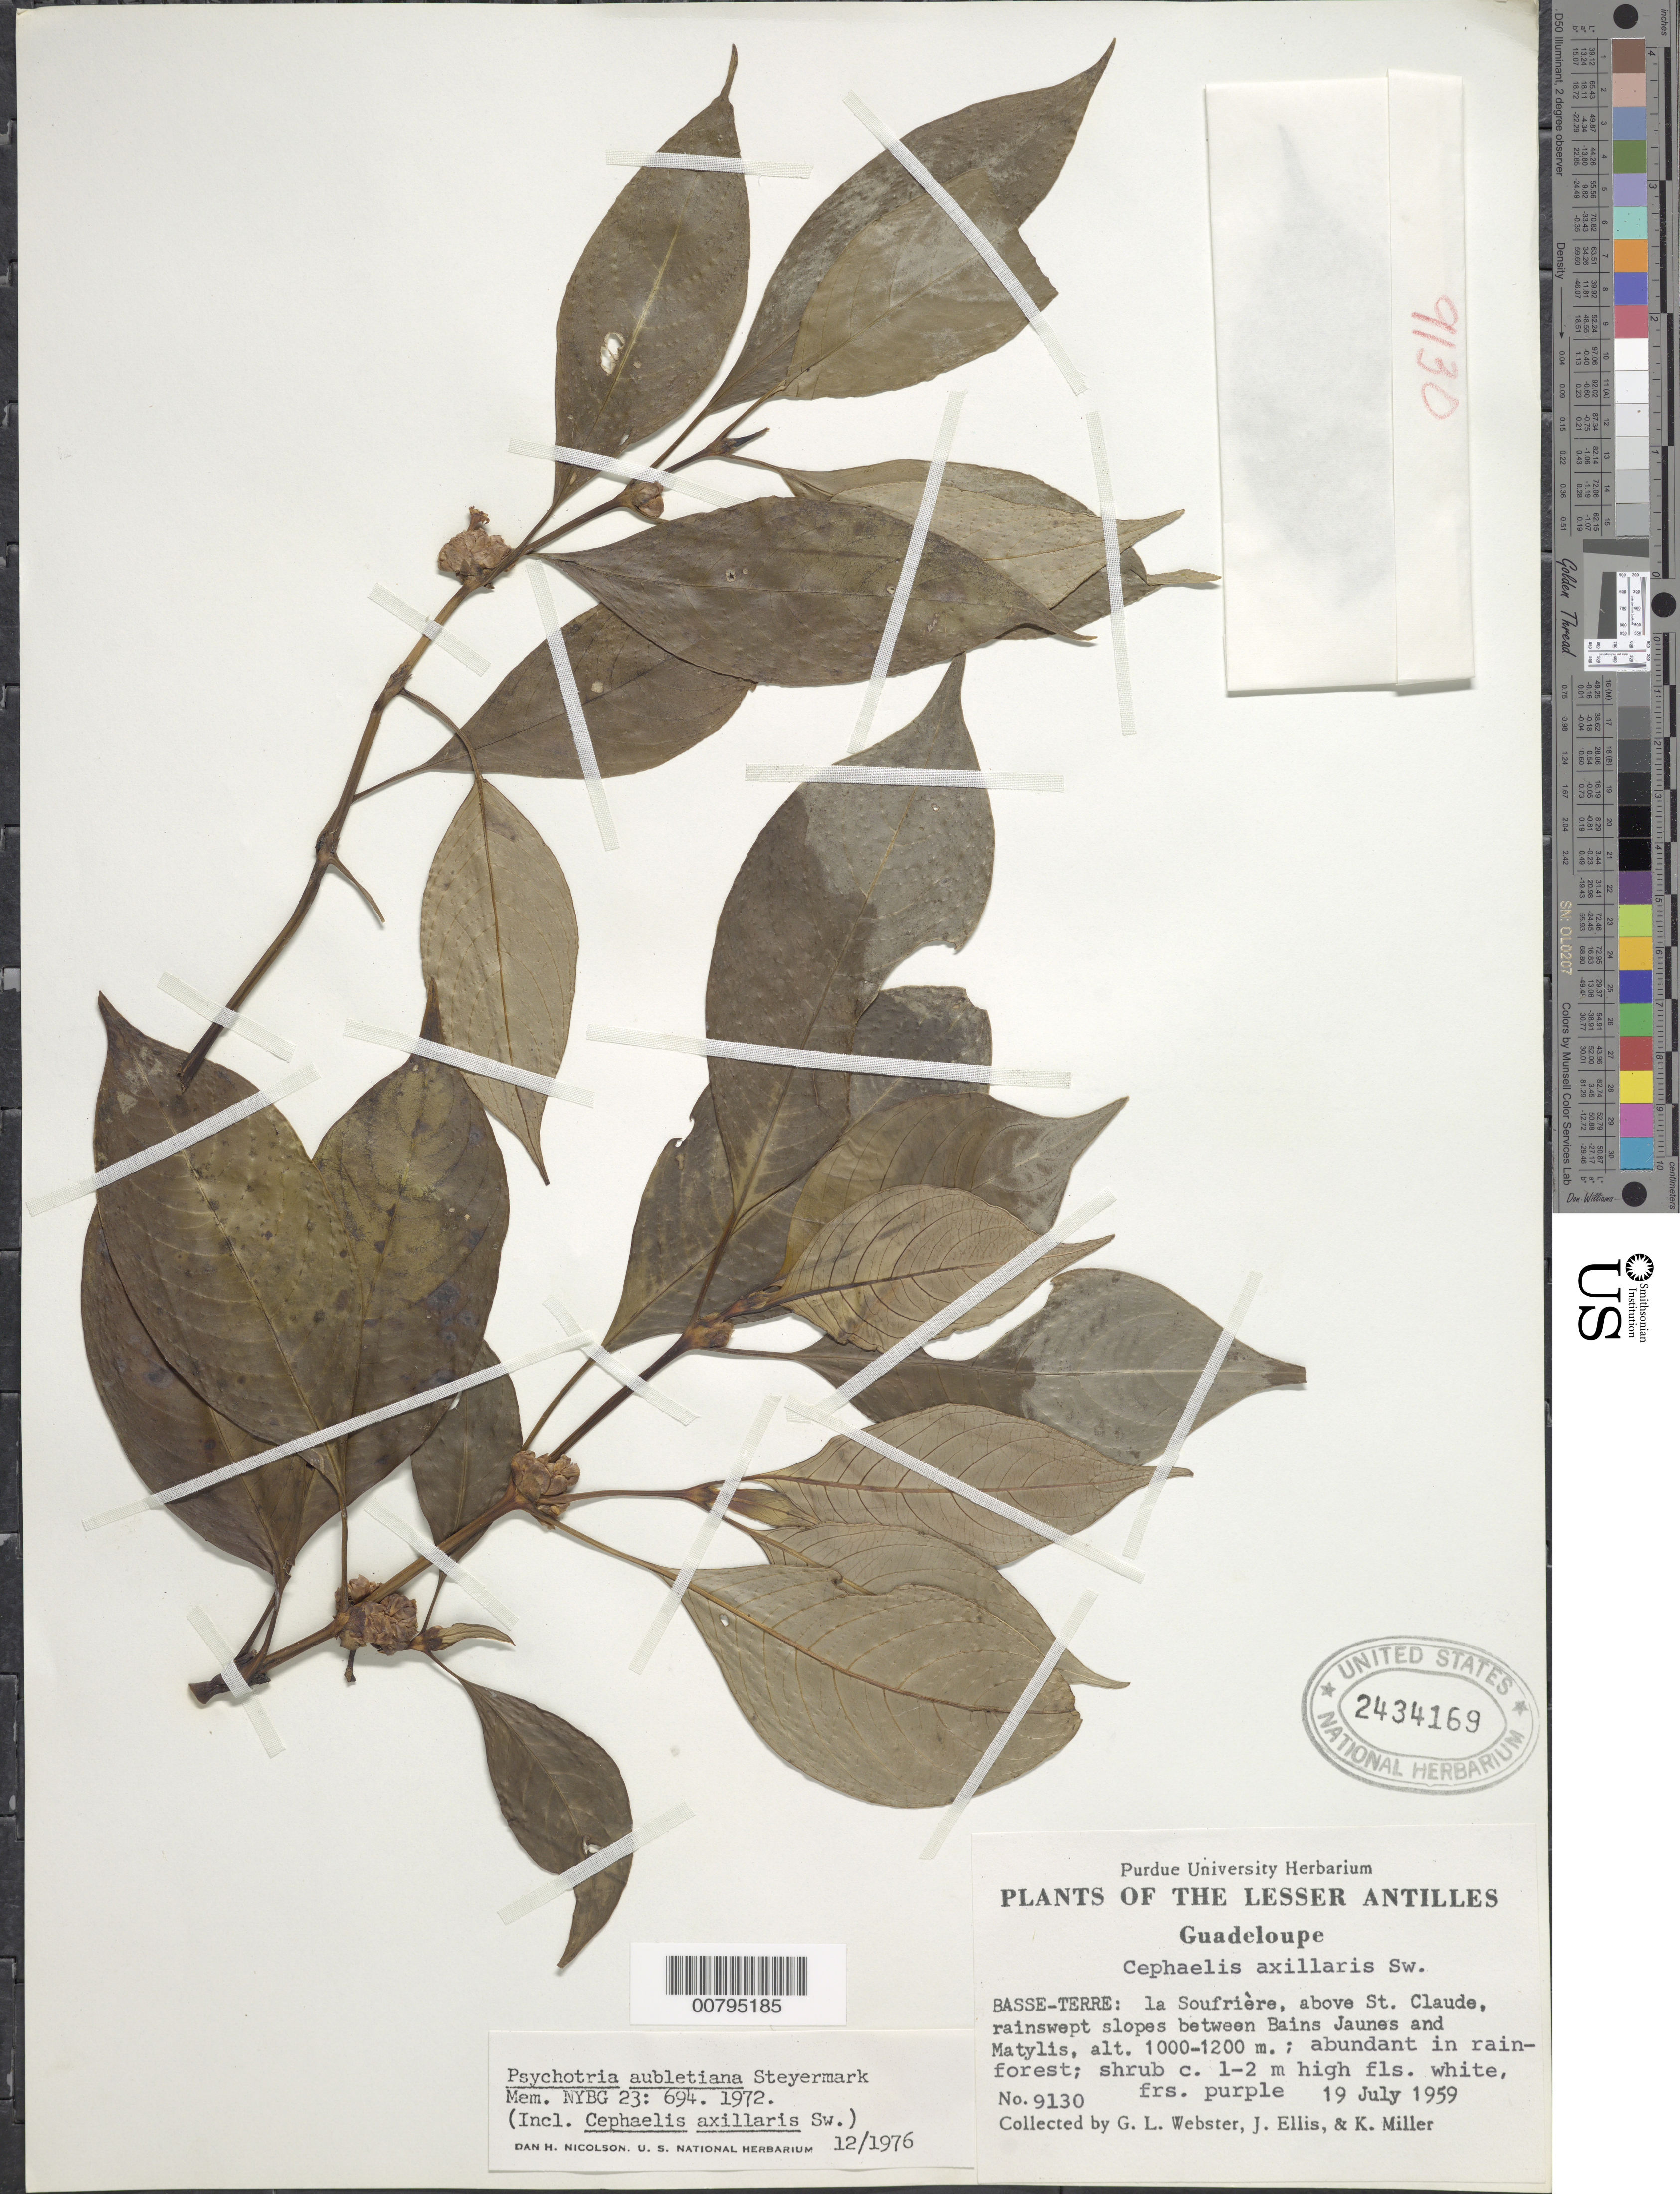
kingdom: Plantae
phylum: Tracheophyta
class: Magnoliopsida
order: Gentianales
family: Rubiaceae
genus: Psychotria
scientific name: Psychotria aubletiana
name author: Steyerm.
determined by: Nicolson, Dan H.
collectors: G. L. Webster, W. Ellis & K. Miller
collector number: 9130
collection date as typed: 19 Jul 1959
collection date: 1959-07-19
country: Guadeloupe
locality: Basse-Terre: la Soufrière, above St. Claude, slopes between Bains Jaunes and Matylis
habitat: Rainforest, on rainswept mt.slopes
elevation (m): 1000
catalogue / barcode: US 2434169